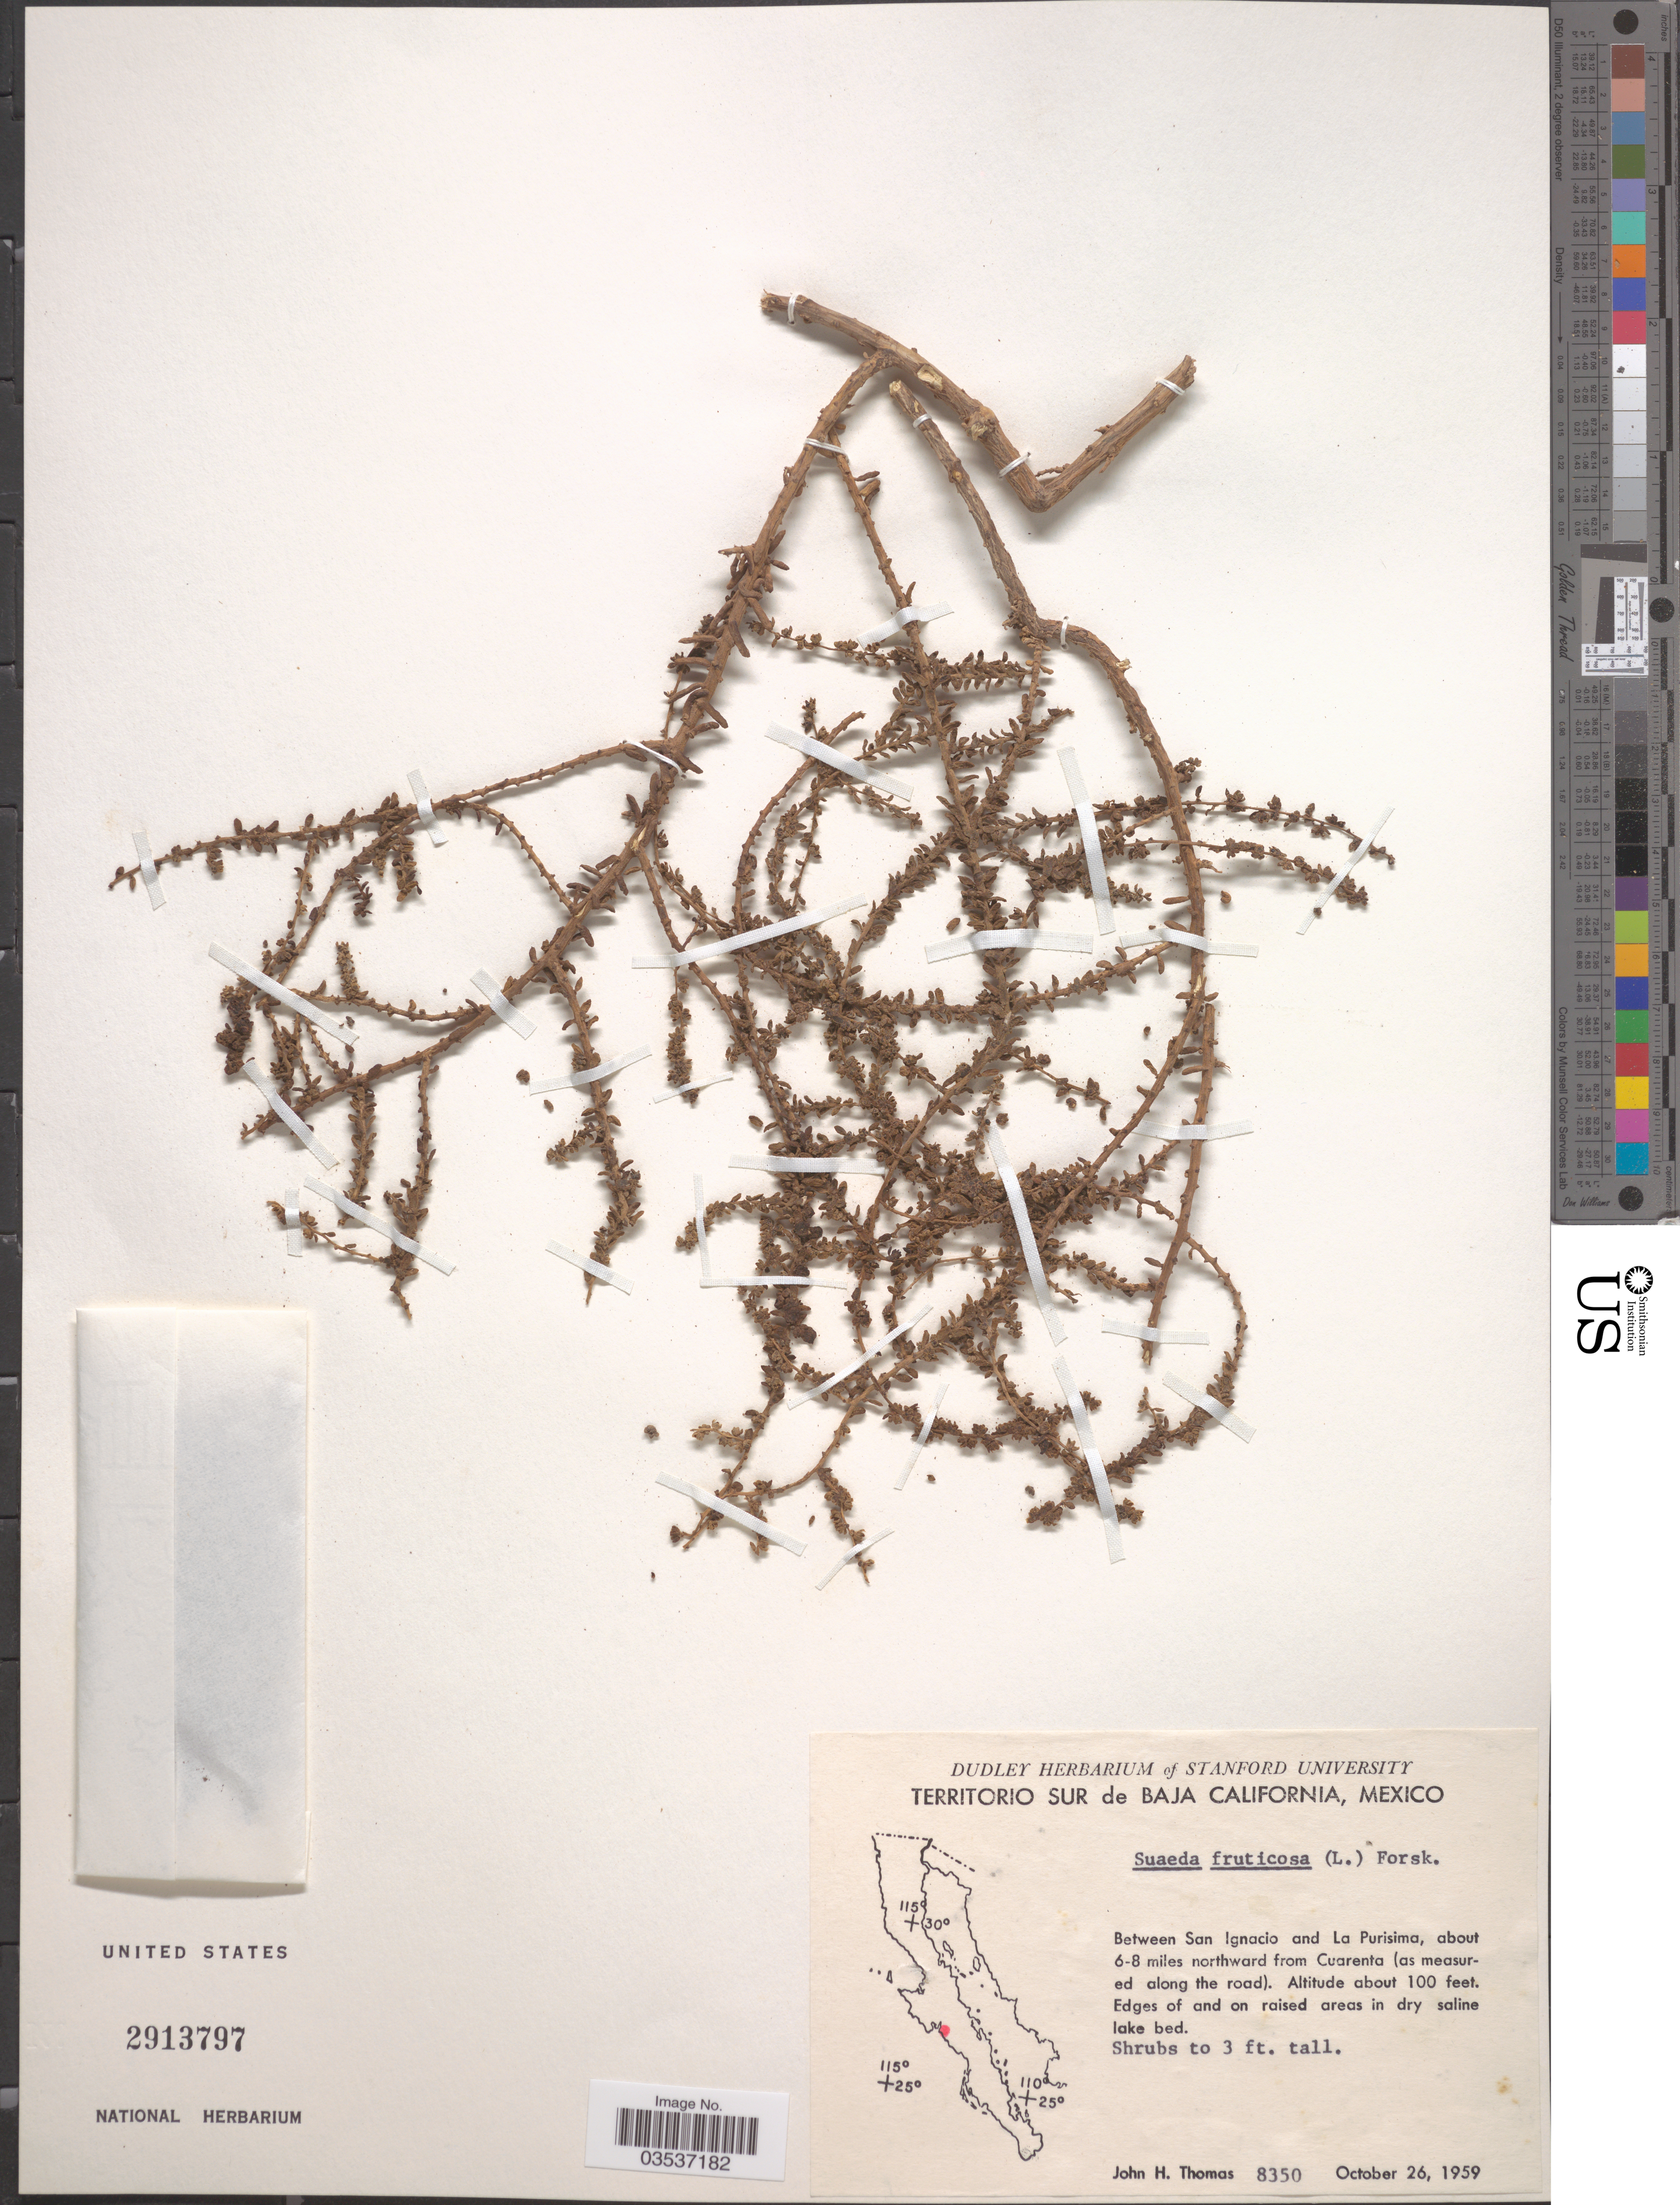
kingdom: Plantae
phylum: Tracheophyta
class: Magnoliopsida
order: Caryophyllales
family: Amaranthaceae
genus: Suaeda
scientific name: Suaeda taxifolia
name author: (Standl.) Standl.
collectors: J. H. Thomas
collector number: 8350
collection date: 1959-10-26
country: Mexico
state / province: Baja California Sur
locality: Between San Ignacio and La Purisima, about 6-8 miles northward from Cuarenta (as measured along the road).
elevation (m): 30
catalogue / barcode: US 2913797